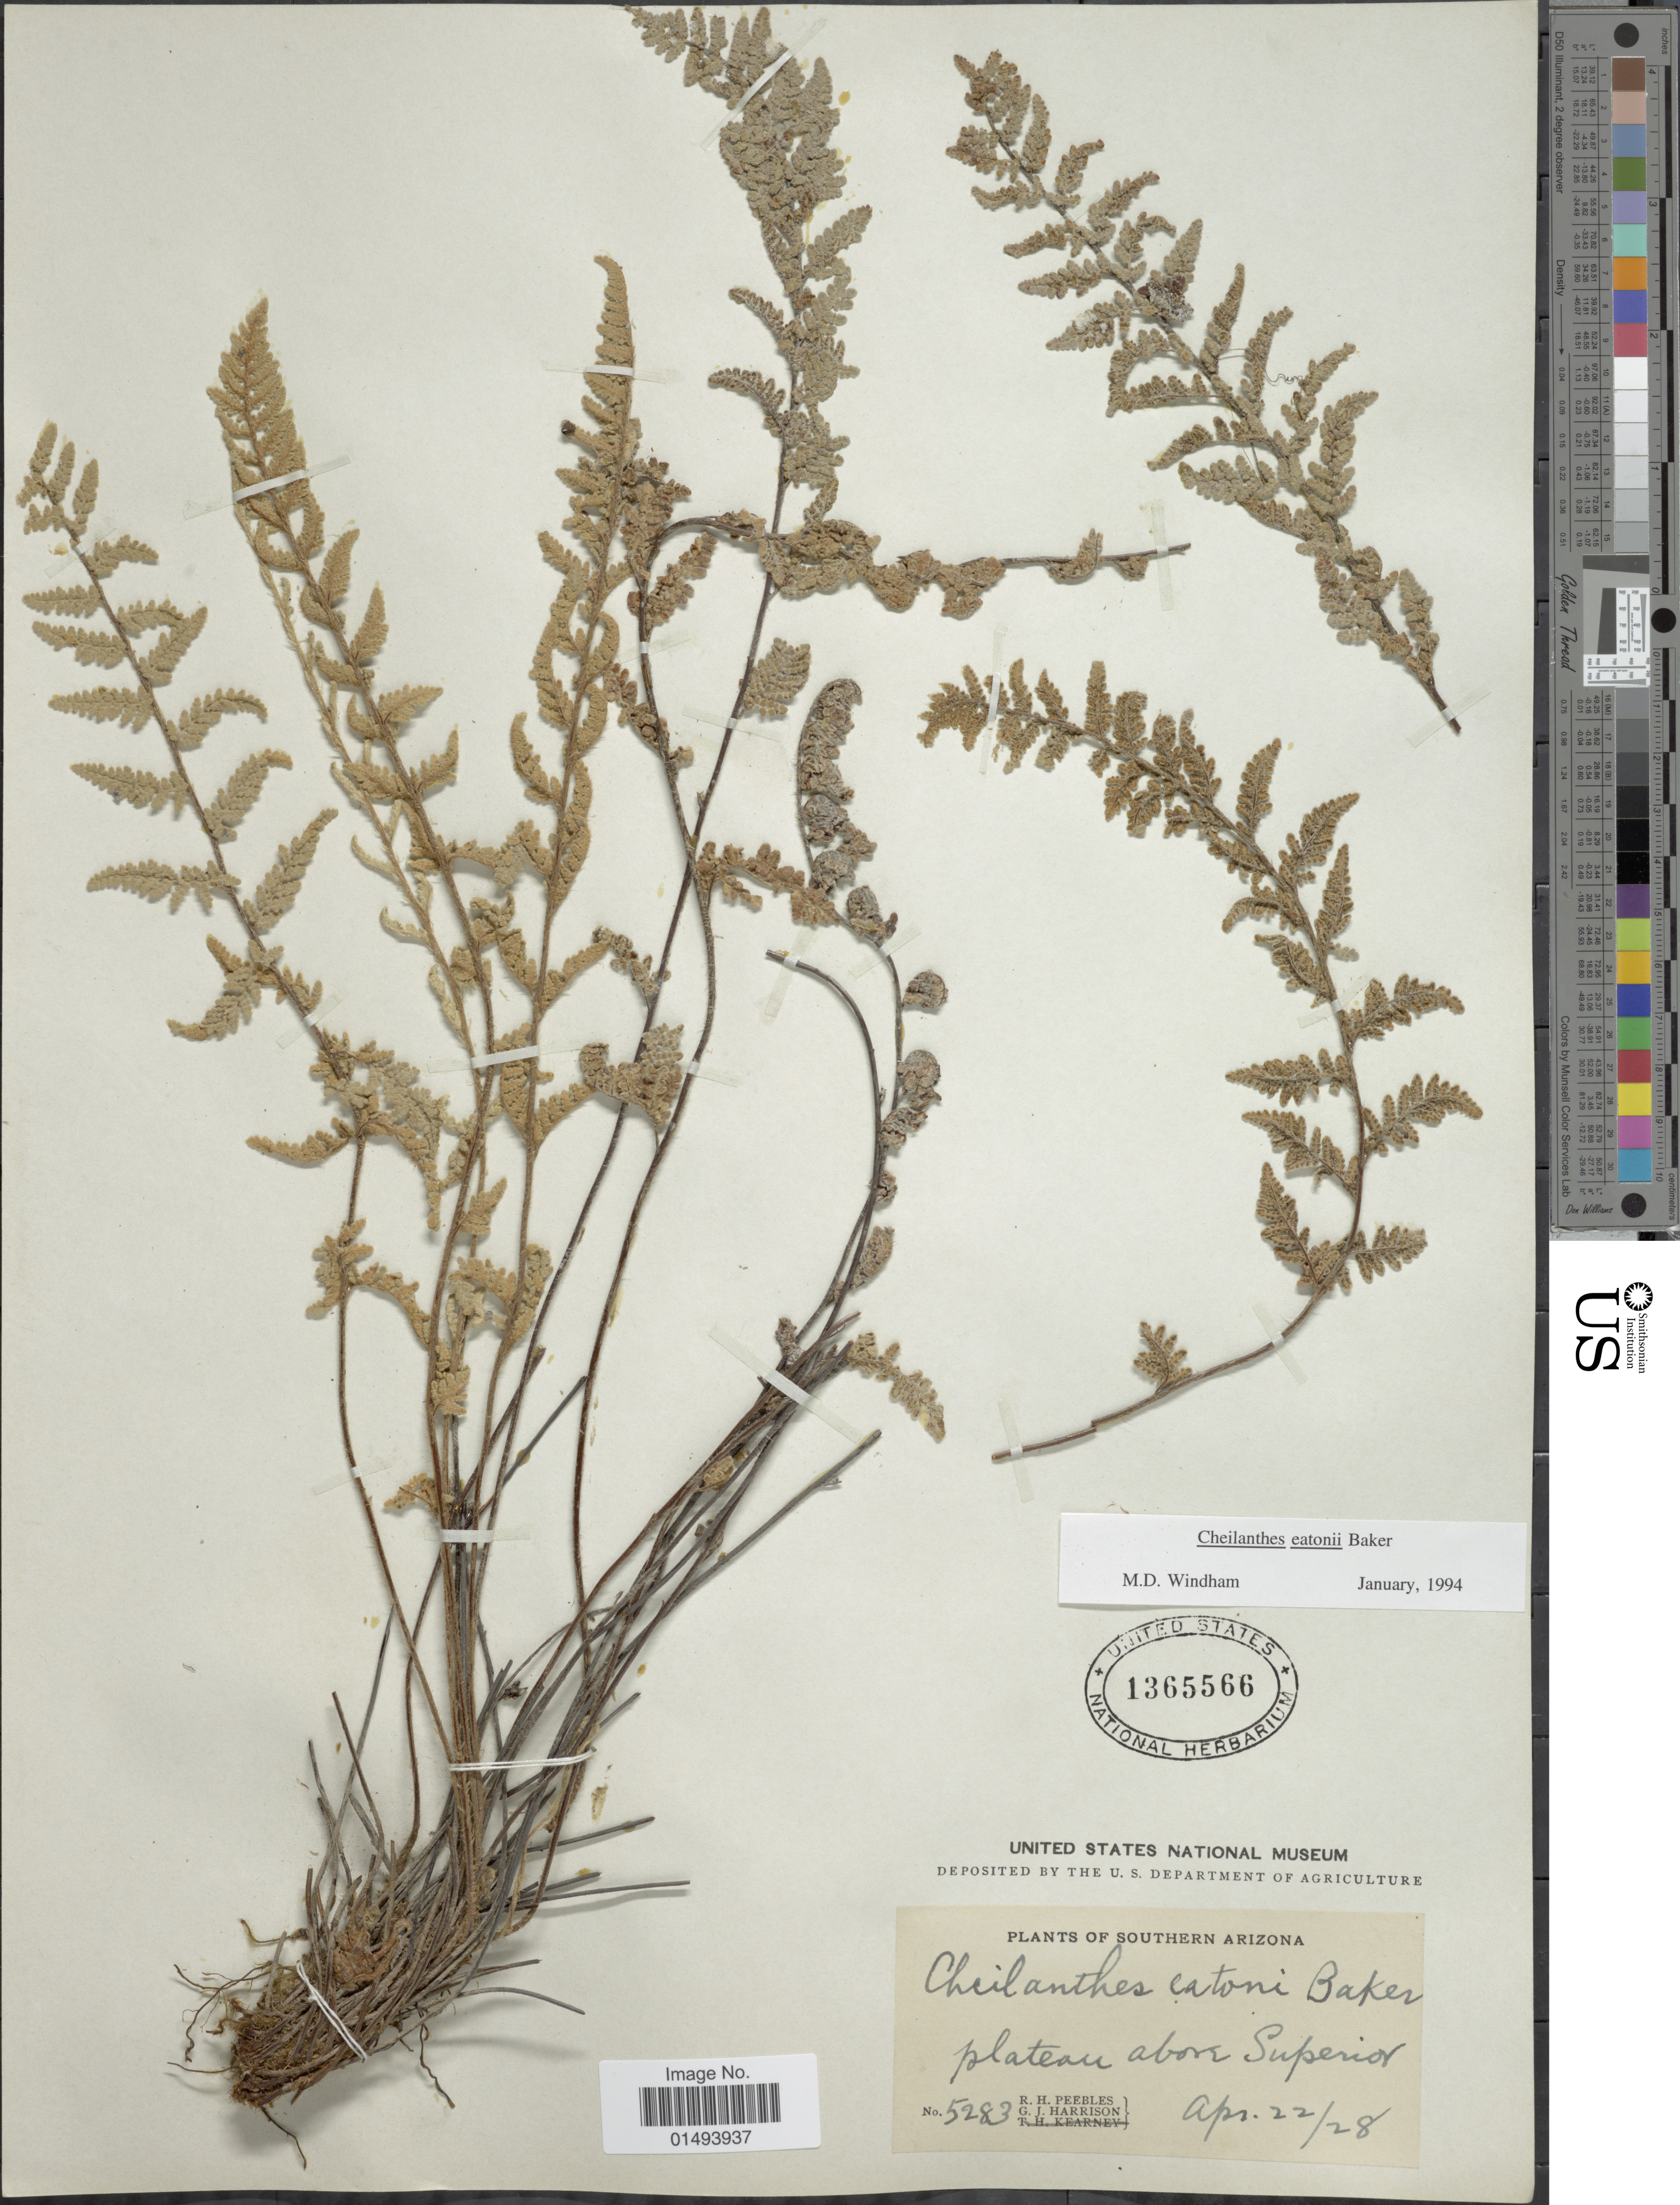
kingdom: Plantae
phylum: Tracheophyta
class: Polypodiopsida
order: Polypodiales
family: Pteridaceae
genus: Myriopteris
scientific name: Myriopteris rufa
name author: Fée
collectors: R. H. Peebles & G. J. Harrison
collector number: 5283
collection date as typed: Transcribed d/m/y: 22/4/28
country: United States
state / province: Arizona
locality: Plants of Southern Arizona, Plateau above Superior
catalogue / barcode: US 1365566